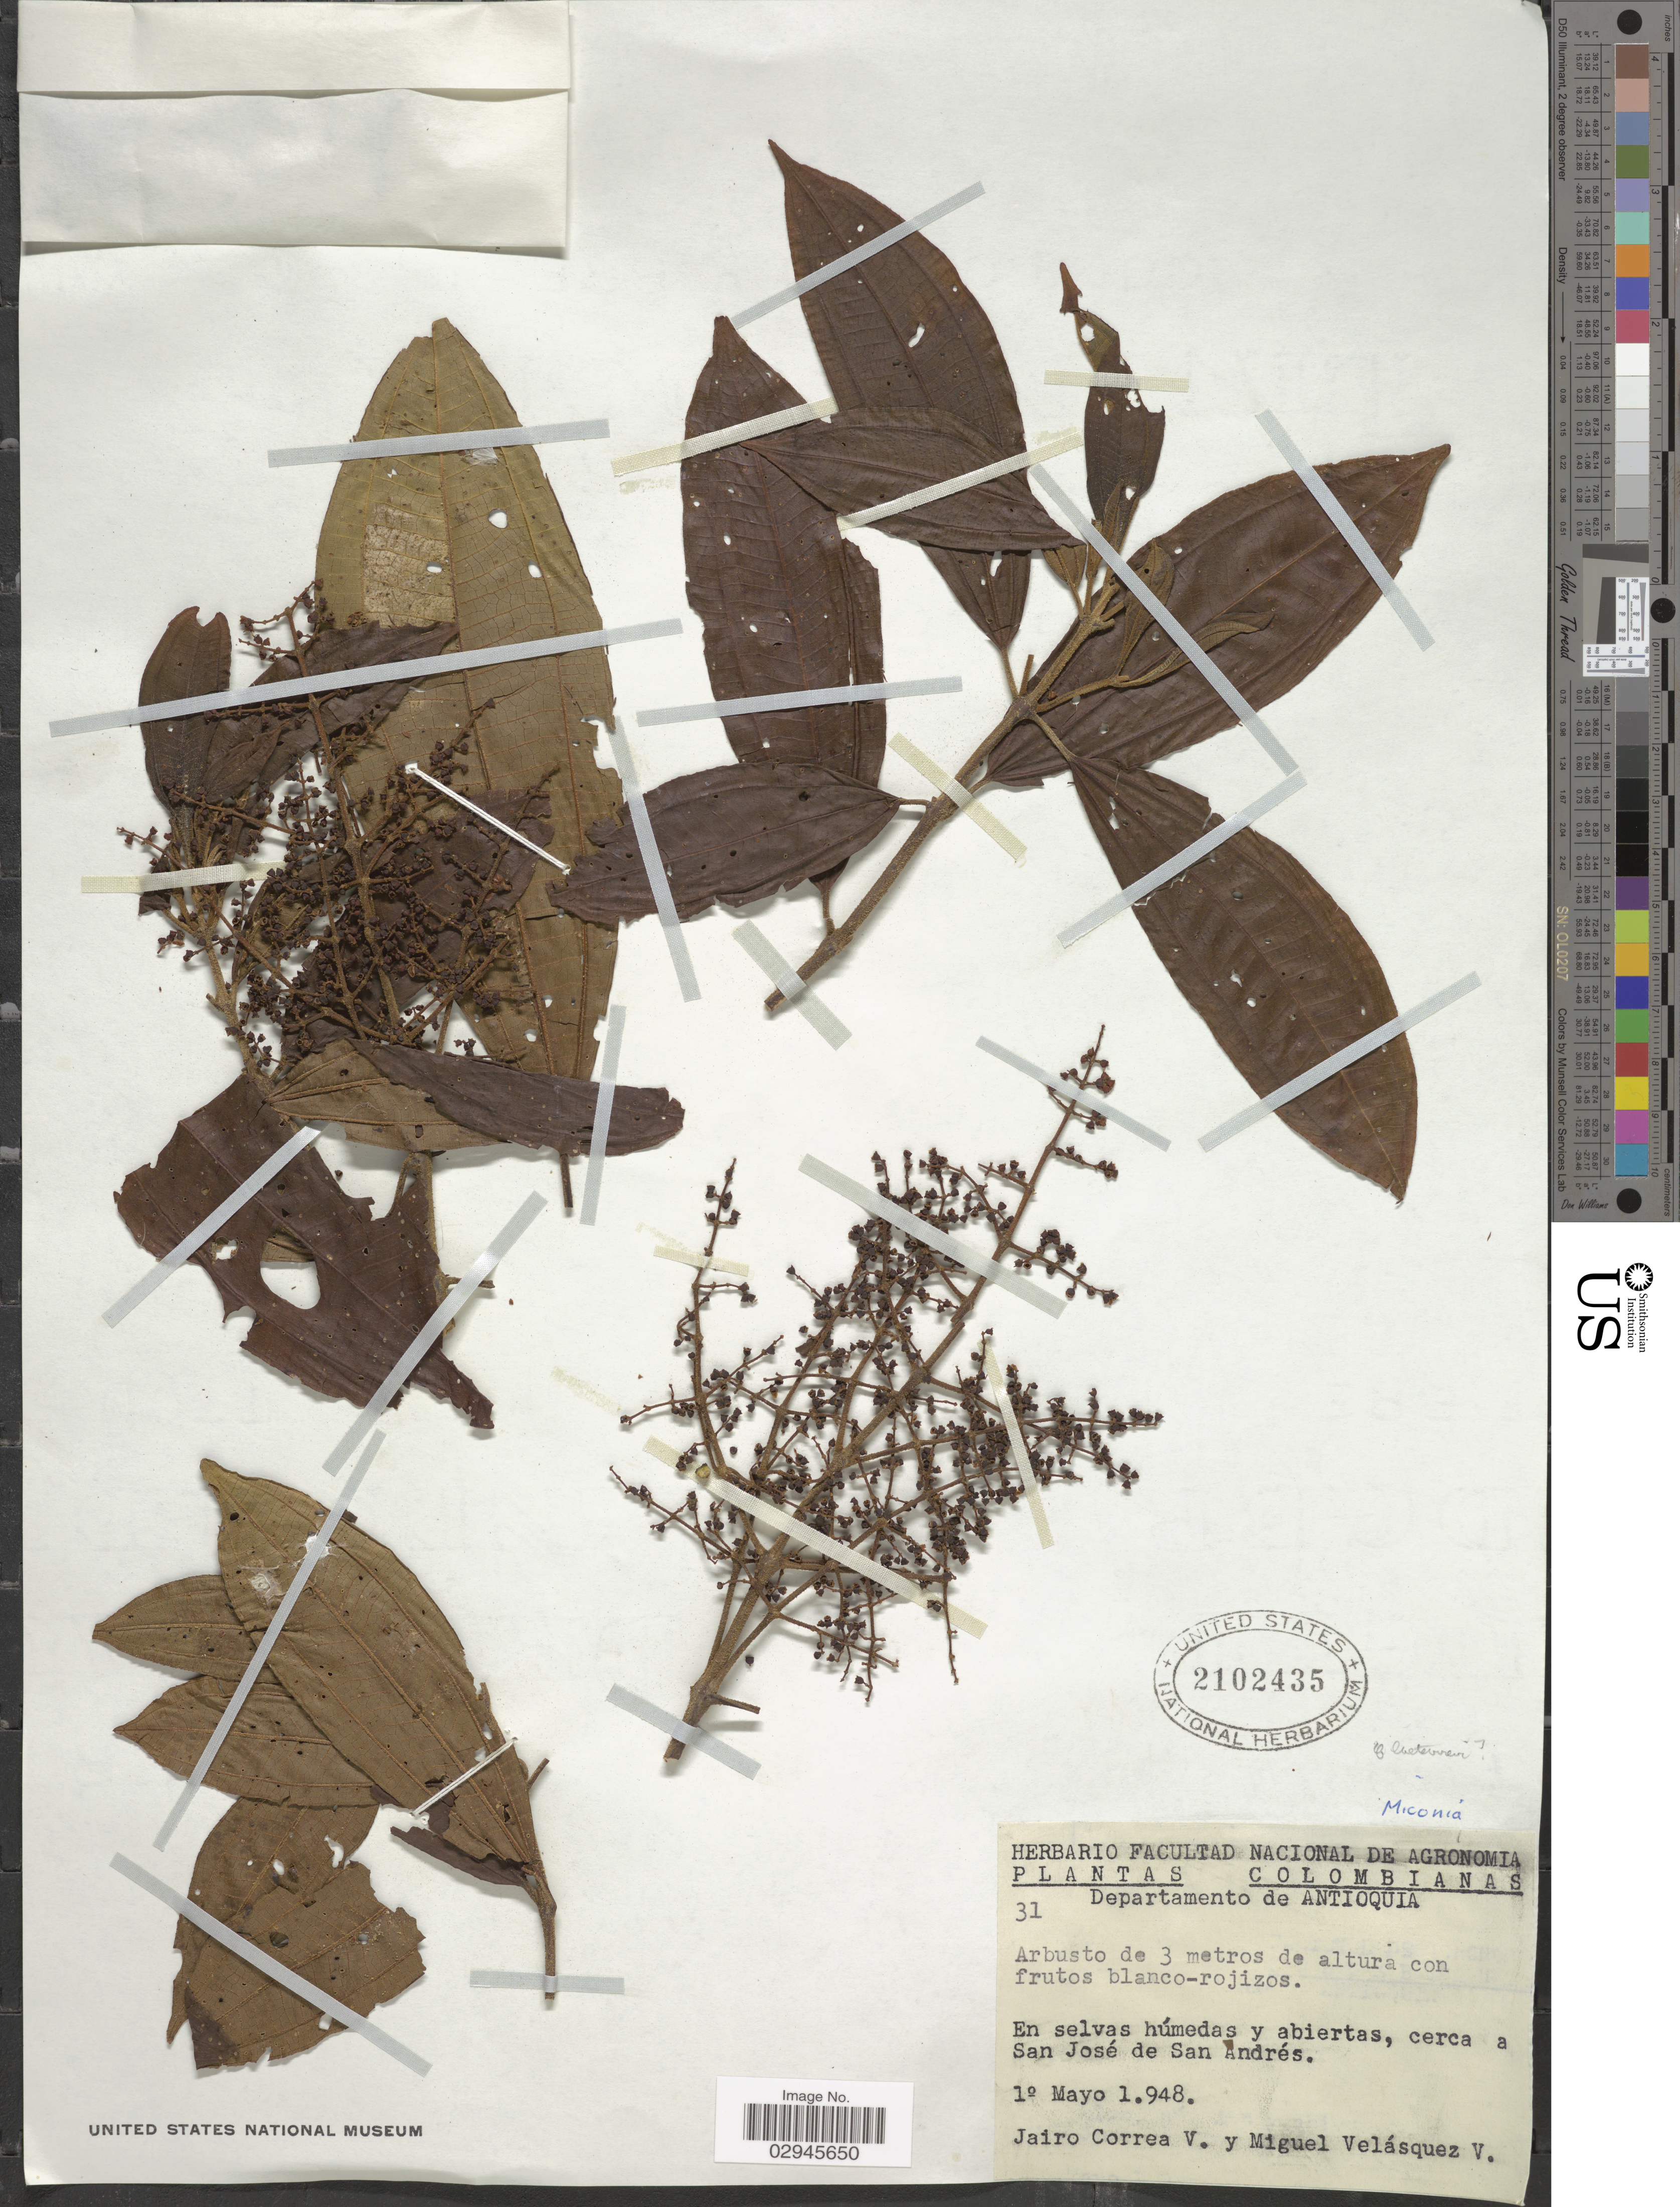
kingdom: Plantae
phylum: Tracheophyta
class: Magnoliopsida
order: Myrtales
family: Melastomataceae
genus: Miconia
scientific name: Miconia sp.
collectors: J. Correa V. & M. Velasquez V.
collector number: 31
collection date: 1948-05-01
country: Colombia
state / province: Antioquia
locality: Departamento de Antioquia. Cerca a San José de San Andrés.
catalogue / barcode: US 2102435